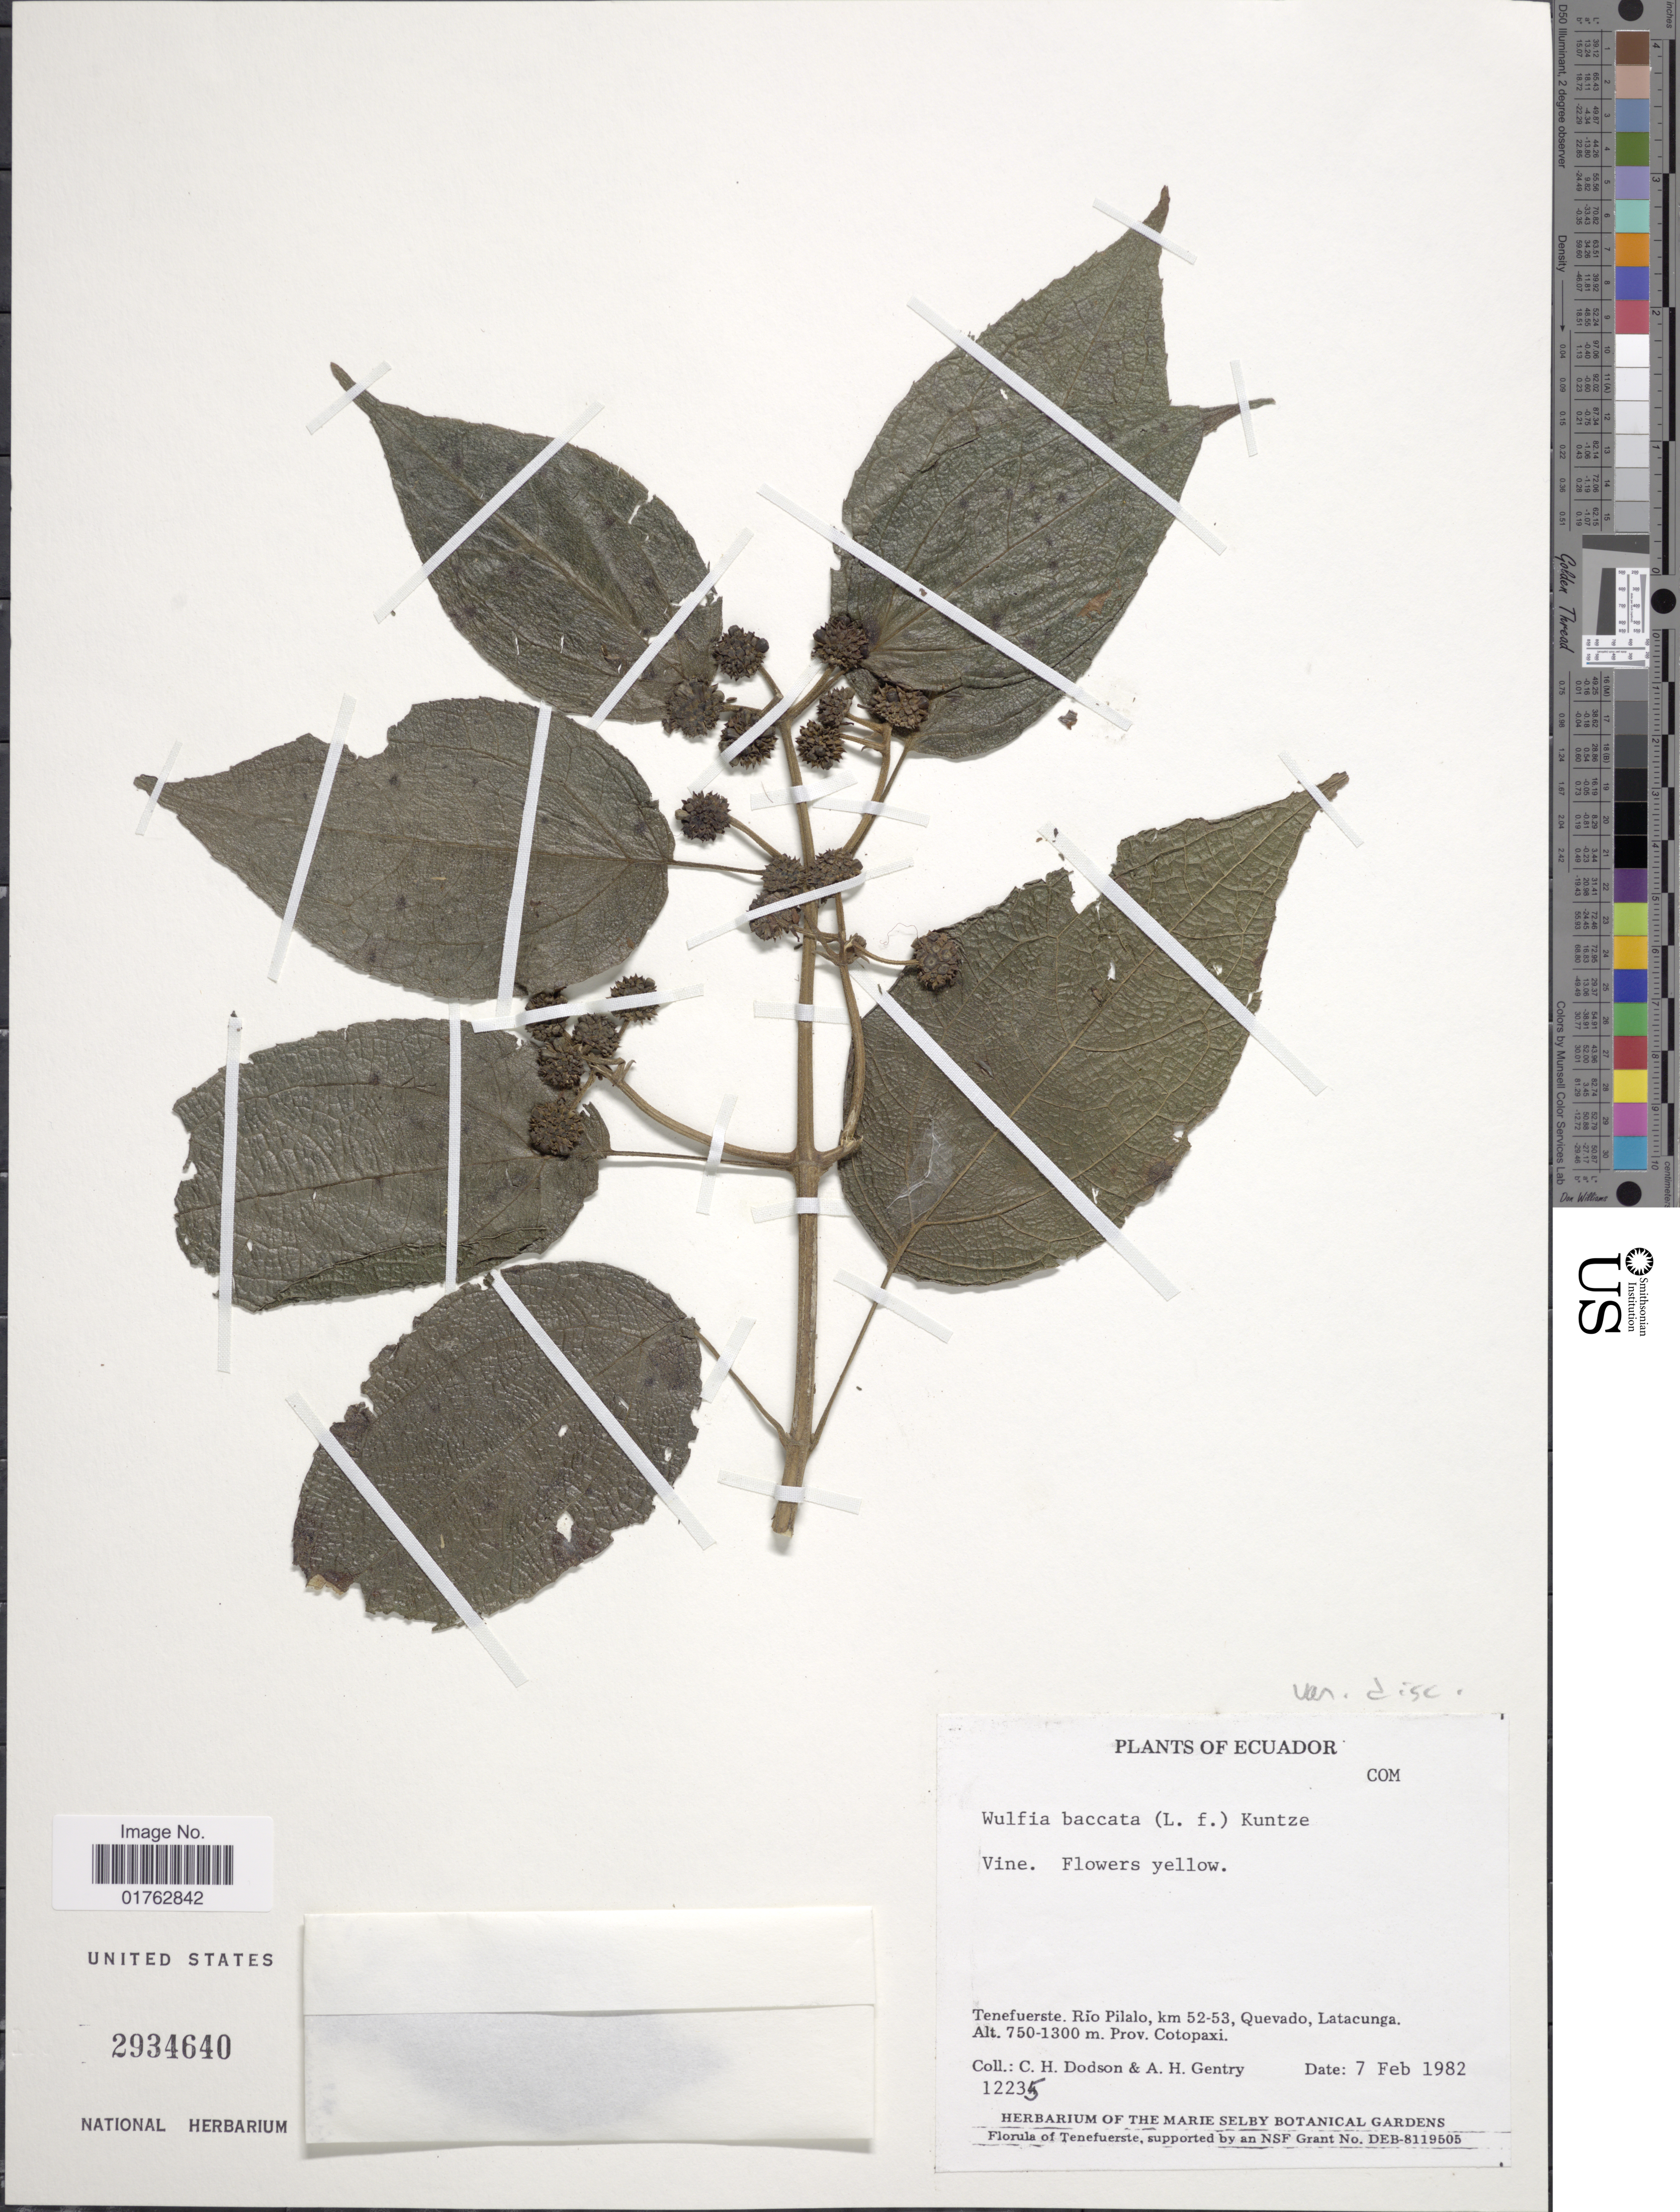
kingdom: Plantae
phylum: Tracheophyta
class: Magnoliopsida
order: Asterales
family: Asteraceae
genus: Wulffia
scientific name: Wulffia baccata var. discoidea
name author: S.F. Blake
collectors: C. H. Dodson & A. H. Gentry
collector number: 12235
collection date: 1982-02-07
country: Ecuador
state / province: Cotopaxi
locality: Tenefuerste, Rio Pilalo, km 52-53, Quevado, Latacunga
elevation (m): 750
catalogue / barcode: US 2934640